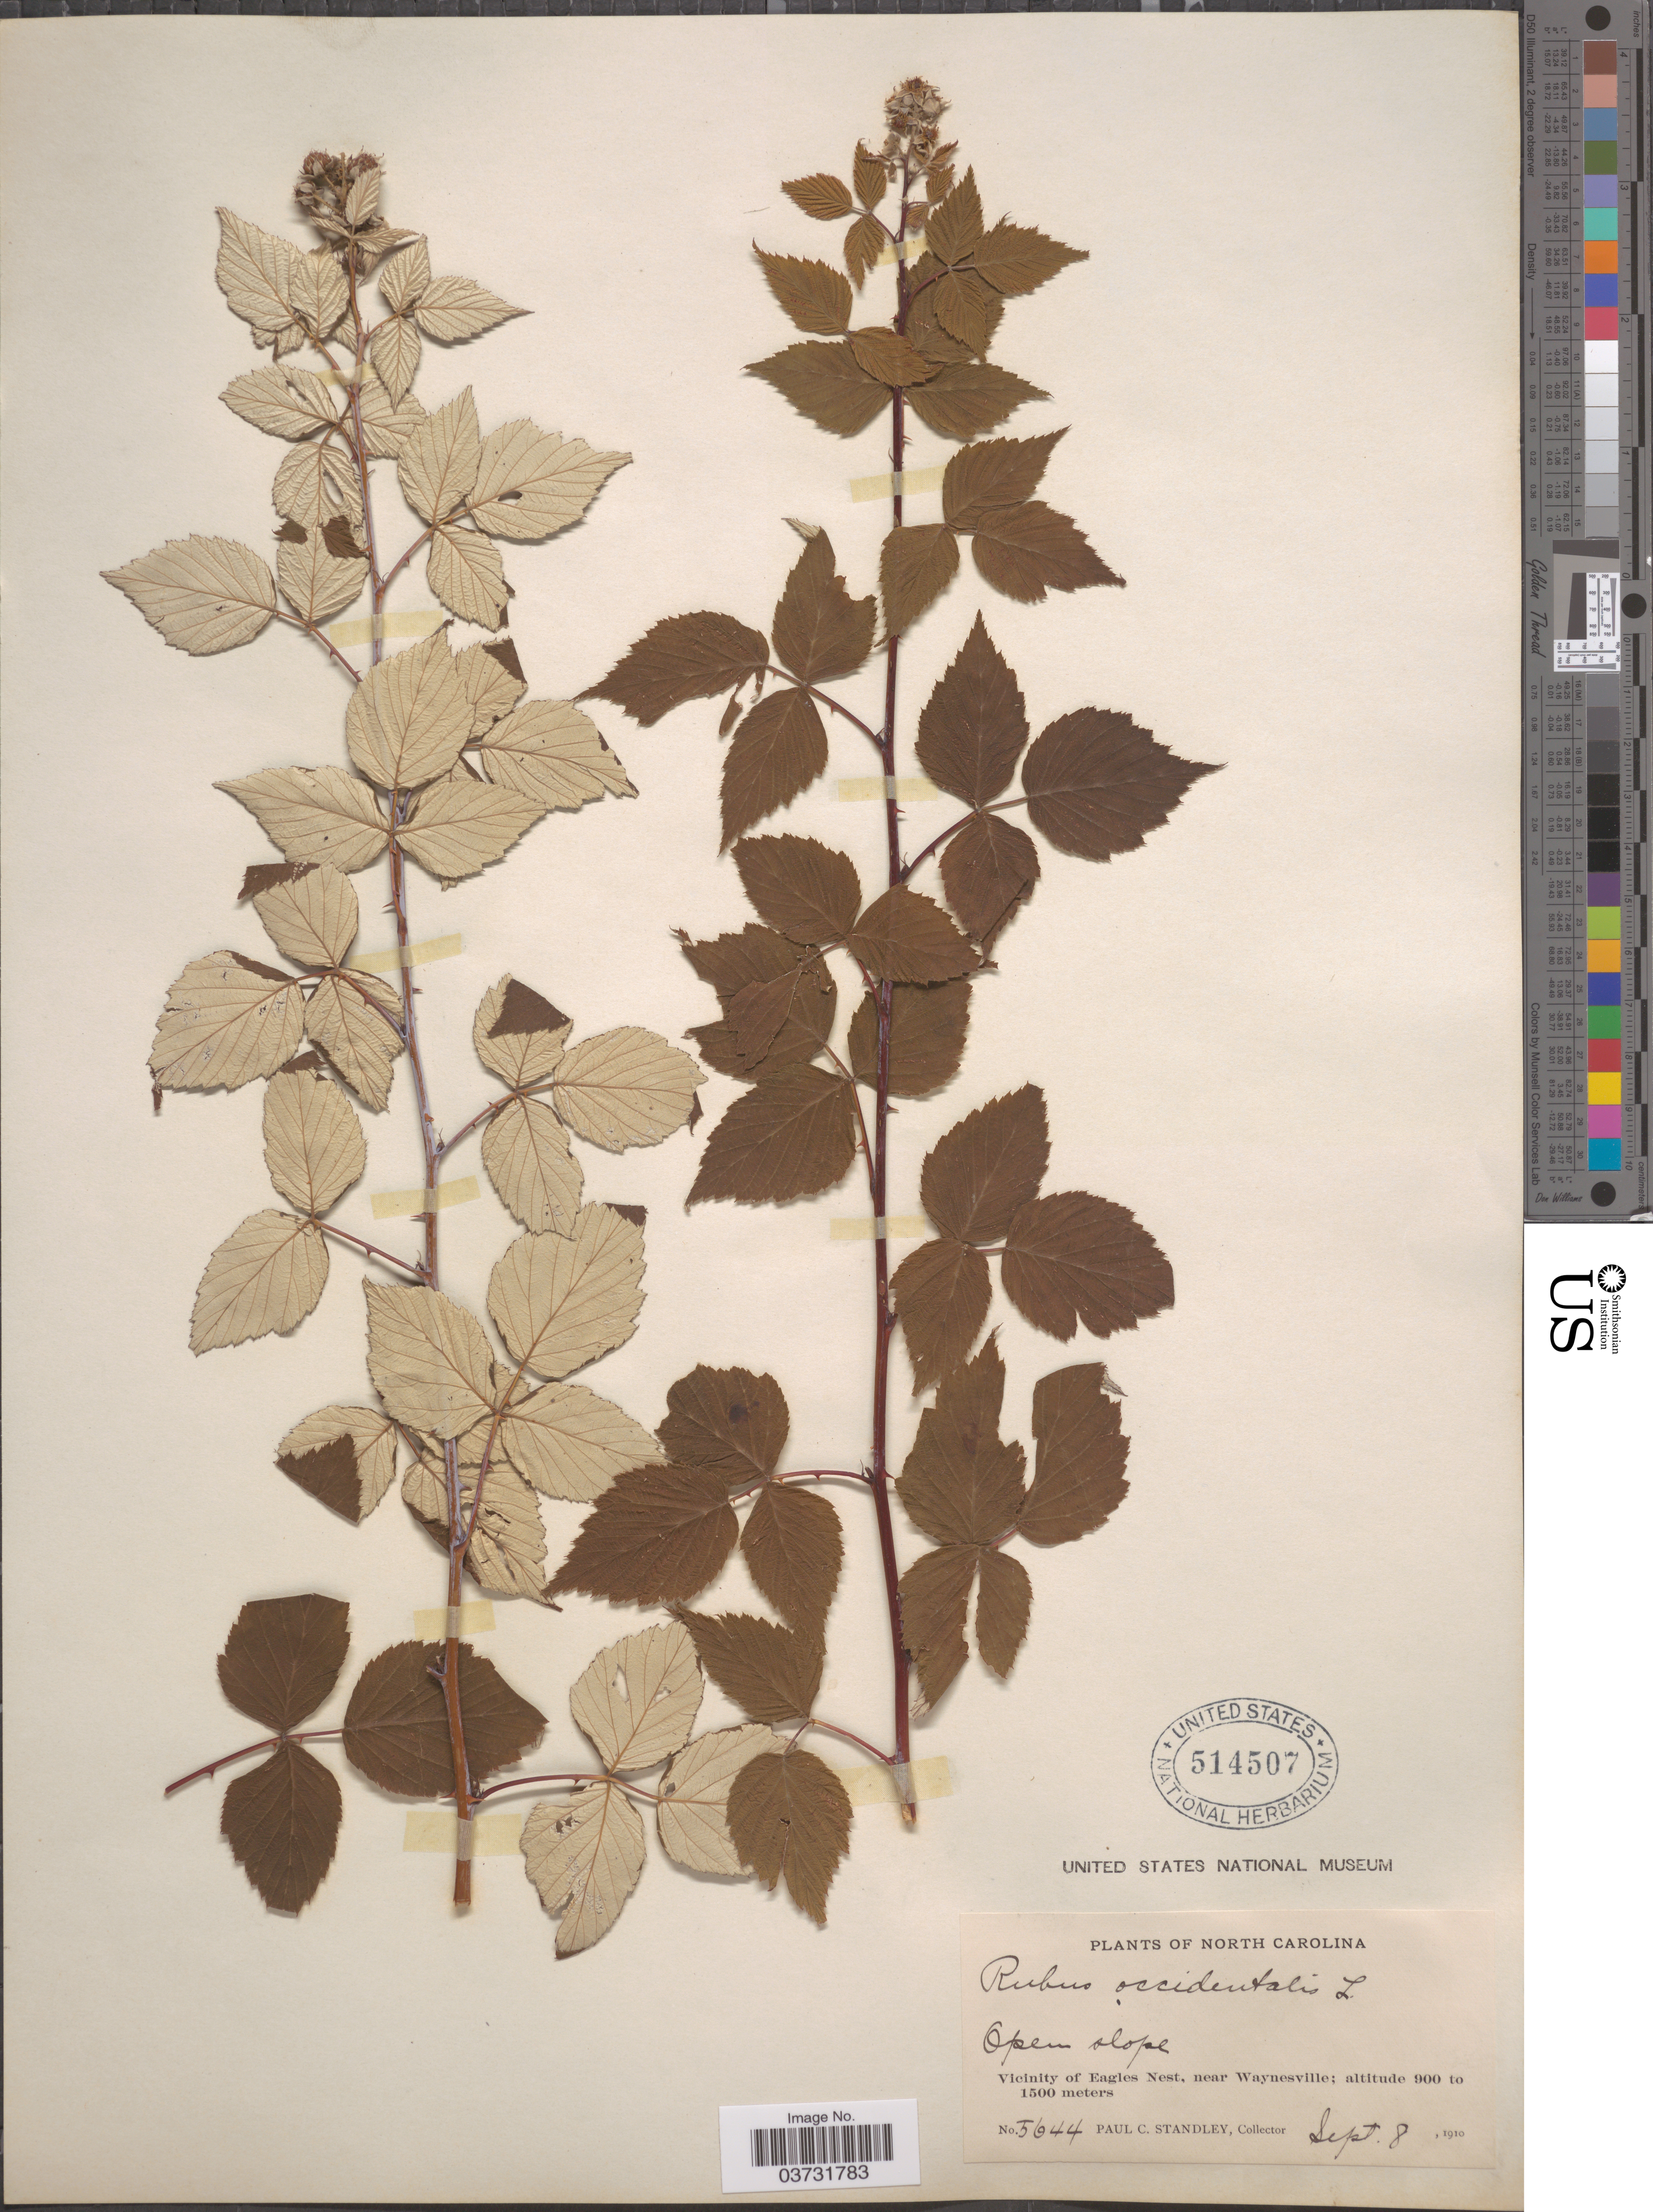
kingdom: Plantae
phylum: Tracheophyta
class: Magnoliopsida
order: Rosales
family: Rosaceae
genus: Rubus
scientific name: Rubus occidentalis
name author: L.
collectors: P. C. Standley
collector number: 5644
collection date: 1910-09-08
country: United States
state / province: North Carolina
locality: Vicinity of Eagles Nest, near Waynesville.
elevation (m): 900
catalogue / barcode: US 514507